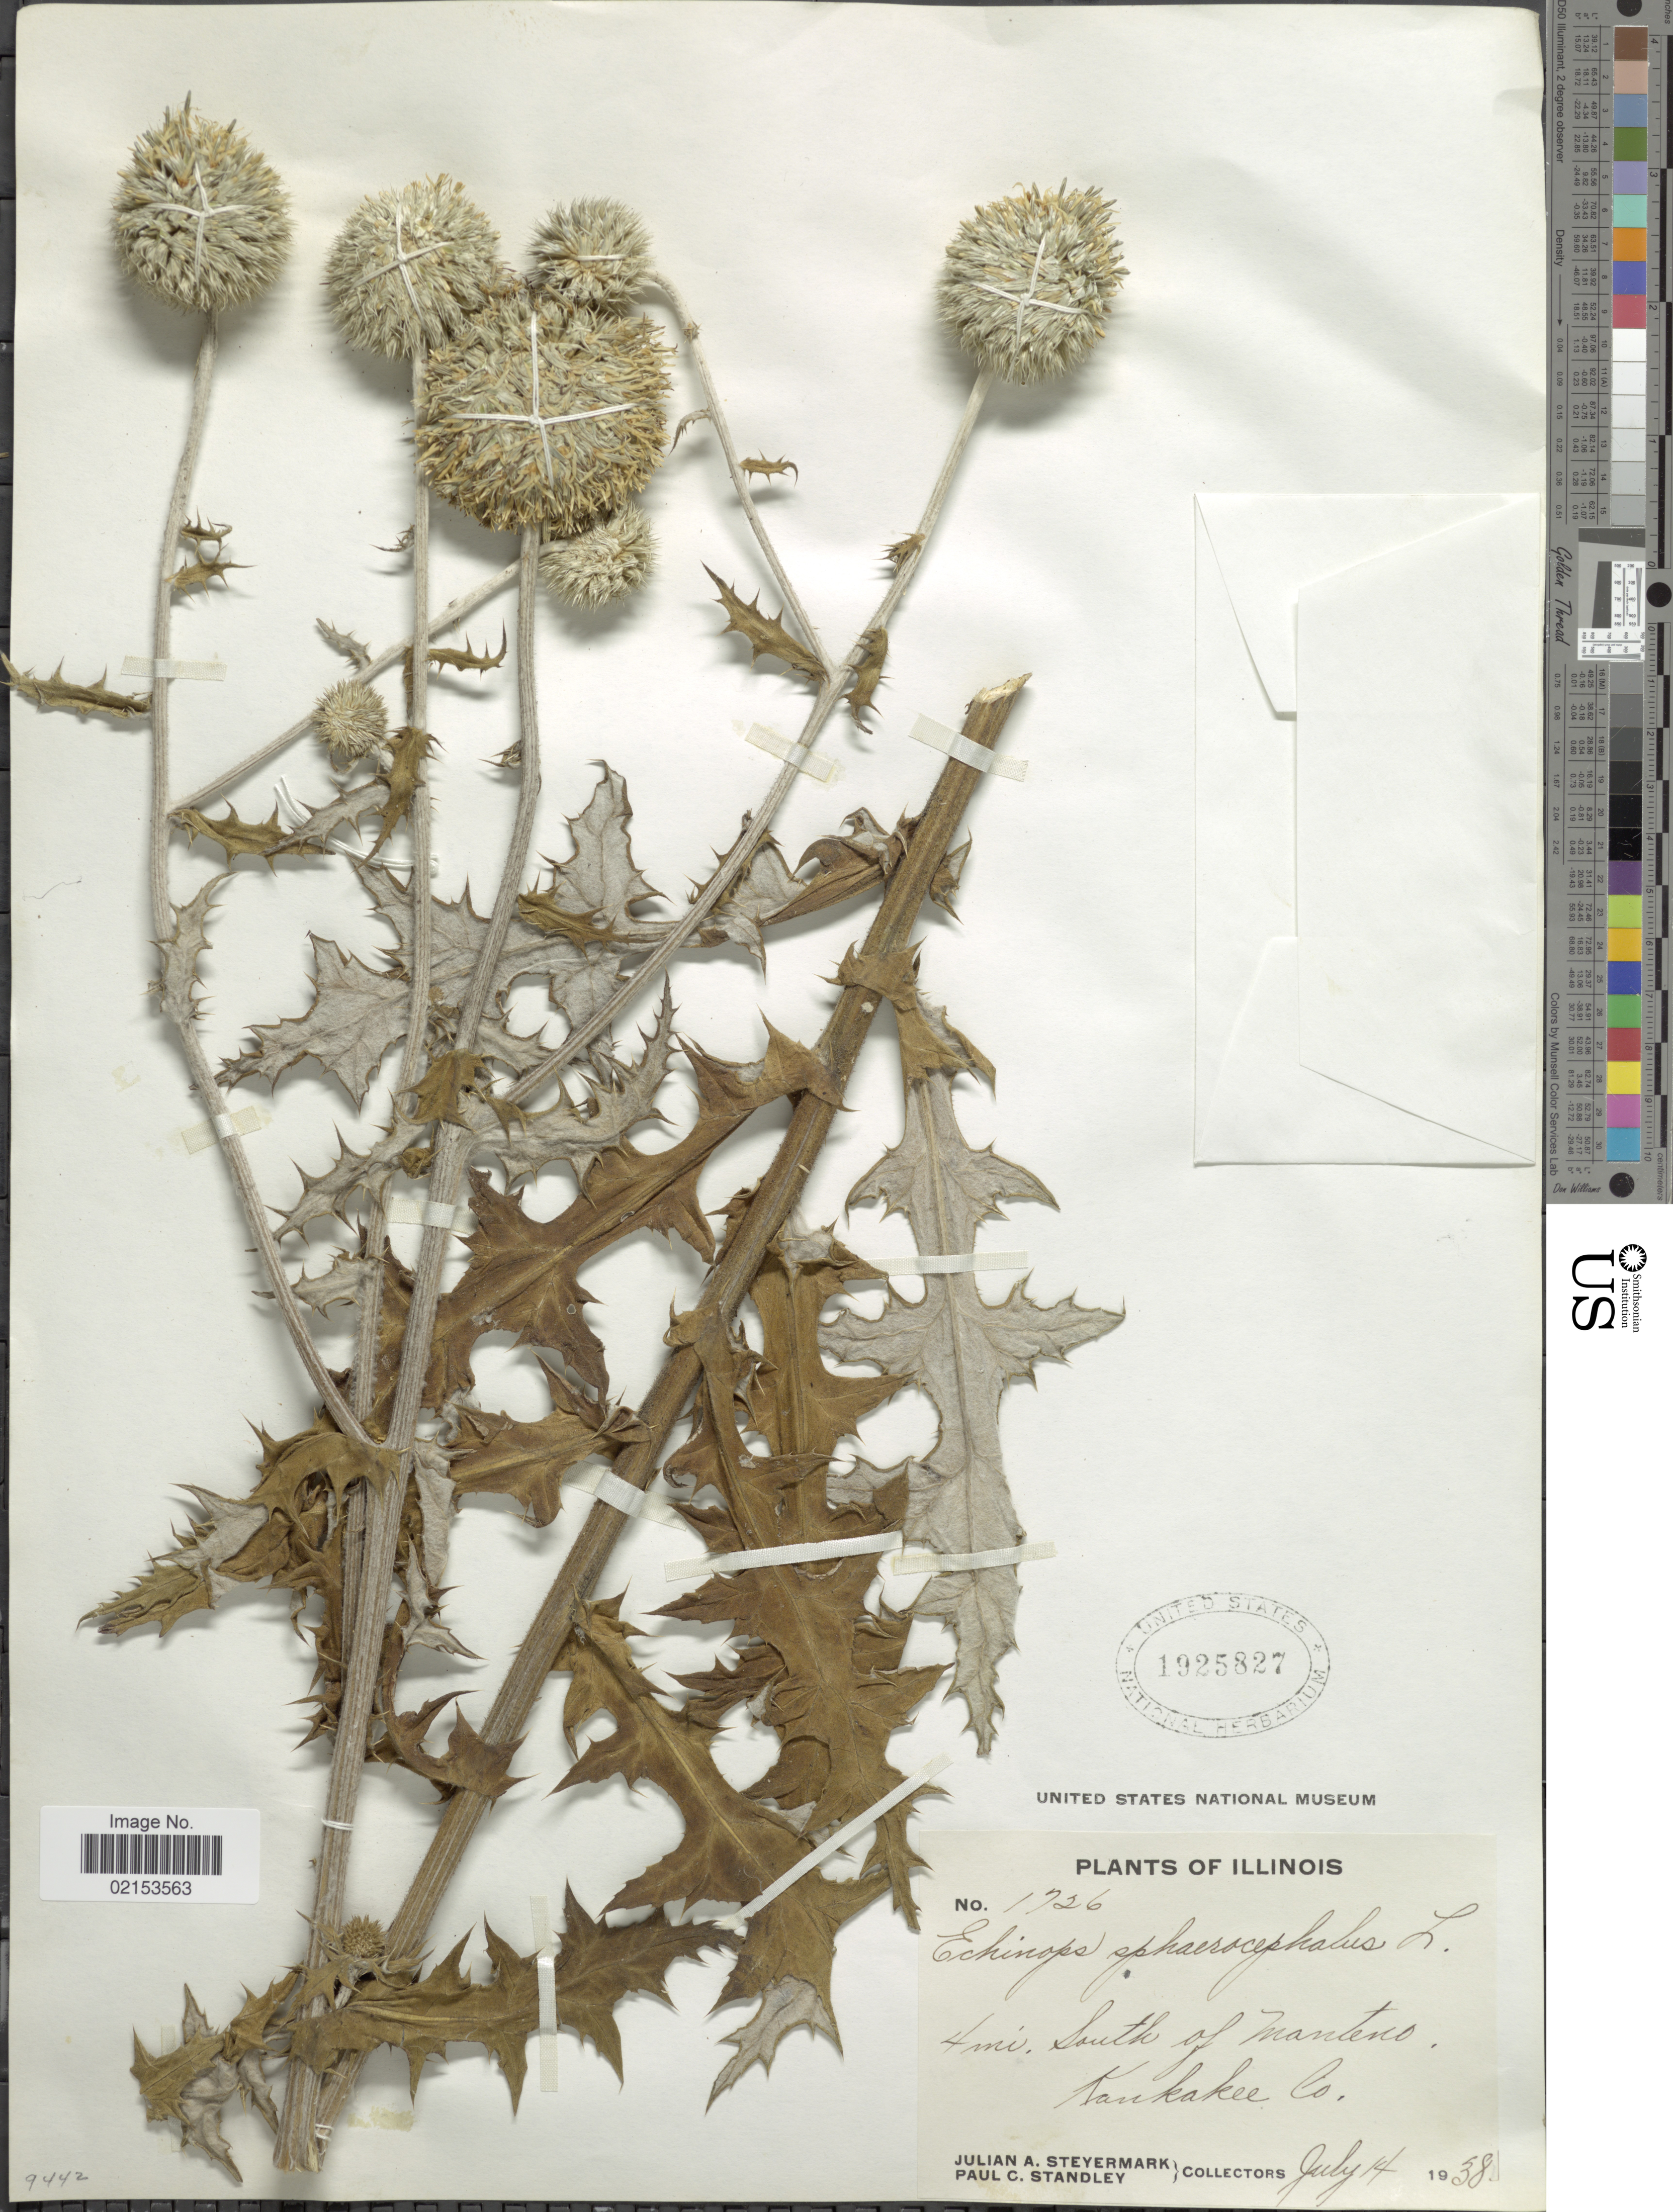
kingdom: Plantae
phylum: Tracheophyta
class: Magnoliopsida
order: Asterales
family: Asteraceae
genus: Echinops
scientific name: Echinops sphaerocephalus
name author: L.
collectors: J. Steyermark & P. C. Standley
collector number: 1726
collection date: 1938-07-14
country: United States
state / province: Illinois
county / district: Kankakee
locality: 4 mi. S of Mantens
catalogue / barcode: US 1925827